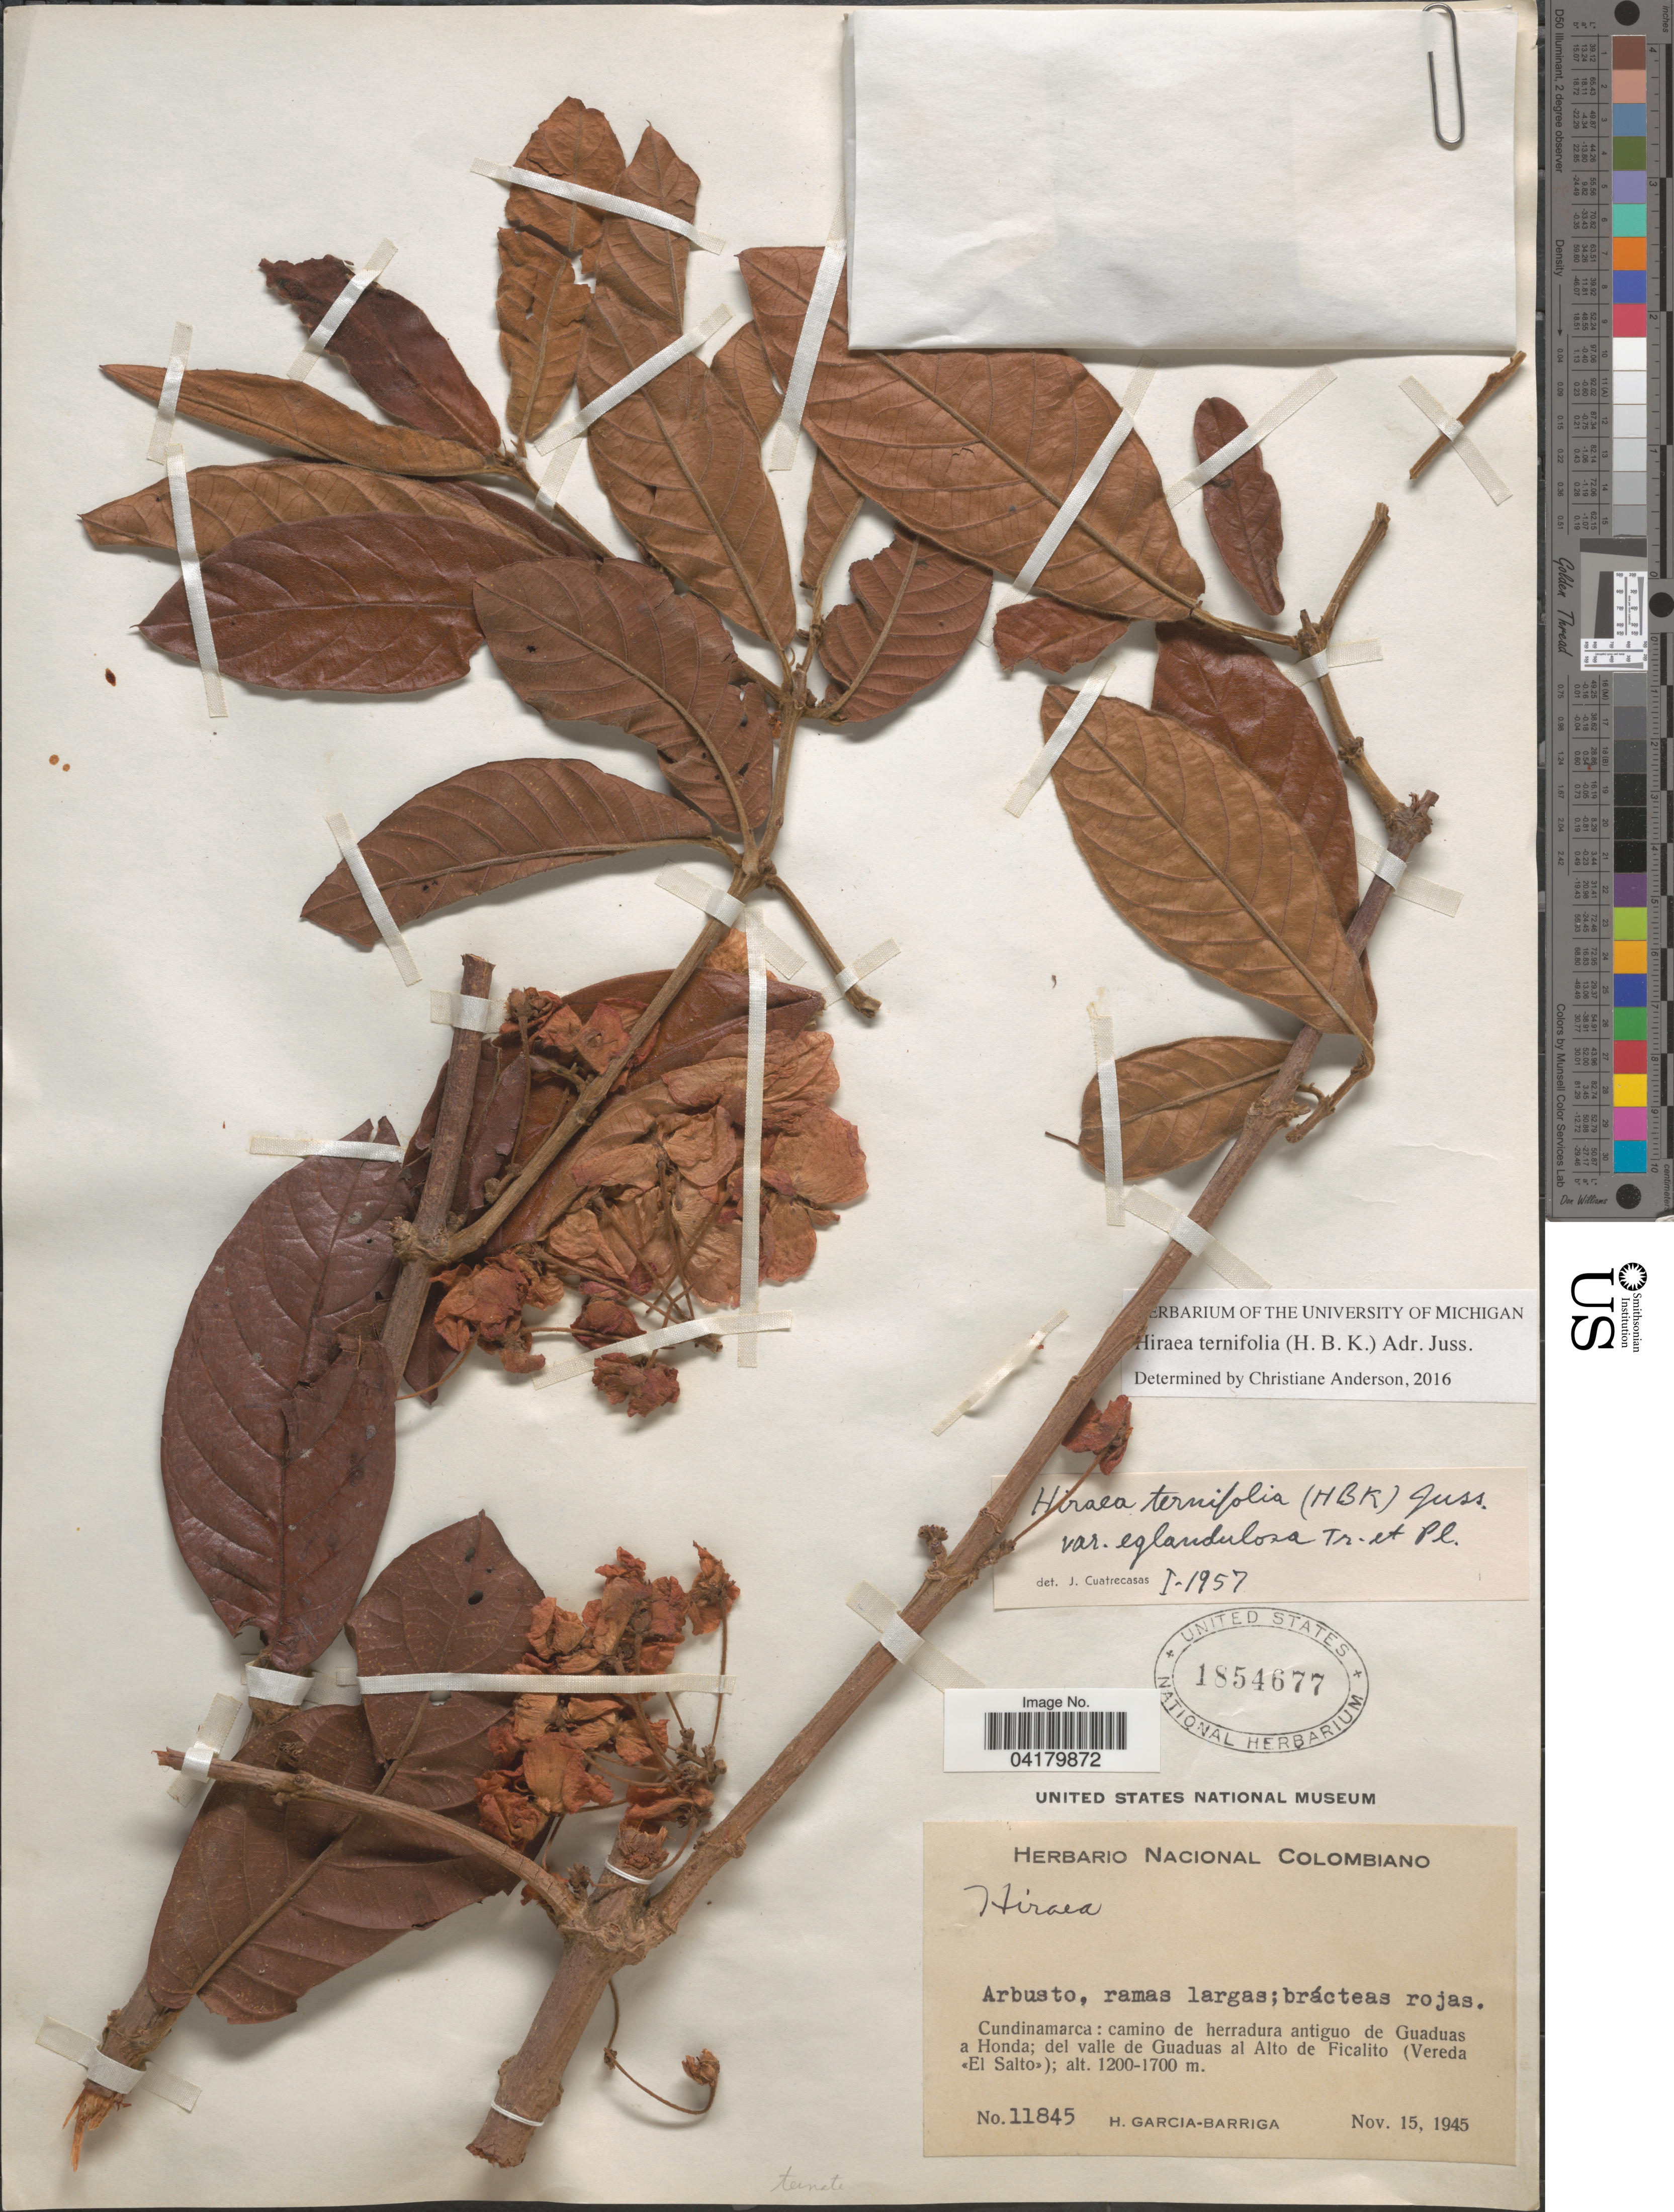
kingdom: Plantae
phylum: Tracheophyta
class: Magnoliopsida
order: Malpighiales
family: Malpighiaceae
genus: Hiraea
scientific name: Hiraea ternifolia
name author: (Kunth) A. Juss.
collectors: H. García Barriga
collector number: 11845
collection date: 1945-11-15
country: Colombia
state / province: Cundinamarca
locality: Camino de herradura anitiguo de Guaduas a Honda; del valle de Guaduas al Alto de Ficalito (Vereda «El Salto»).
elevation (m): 1200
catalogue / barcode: US 1854677